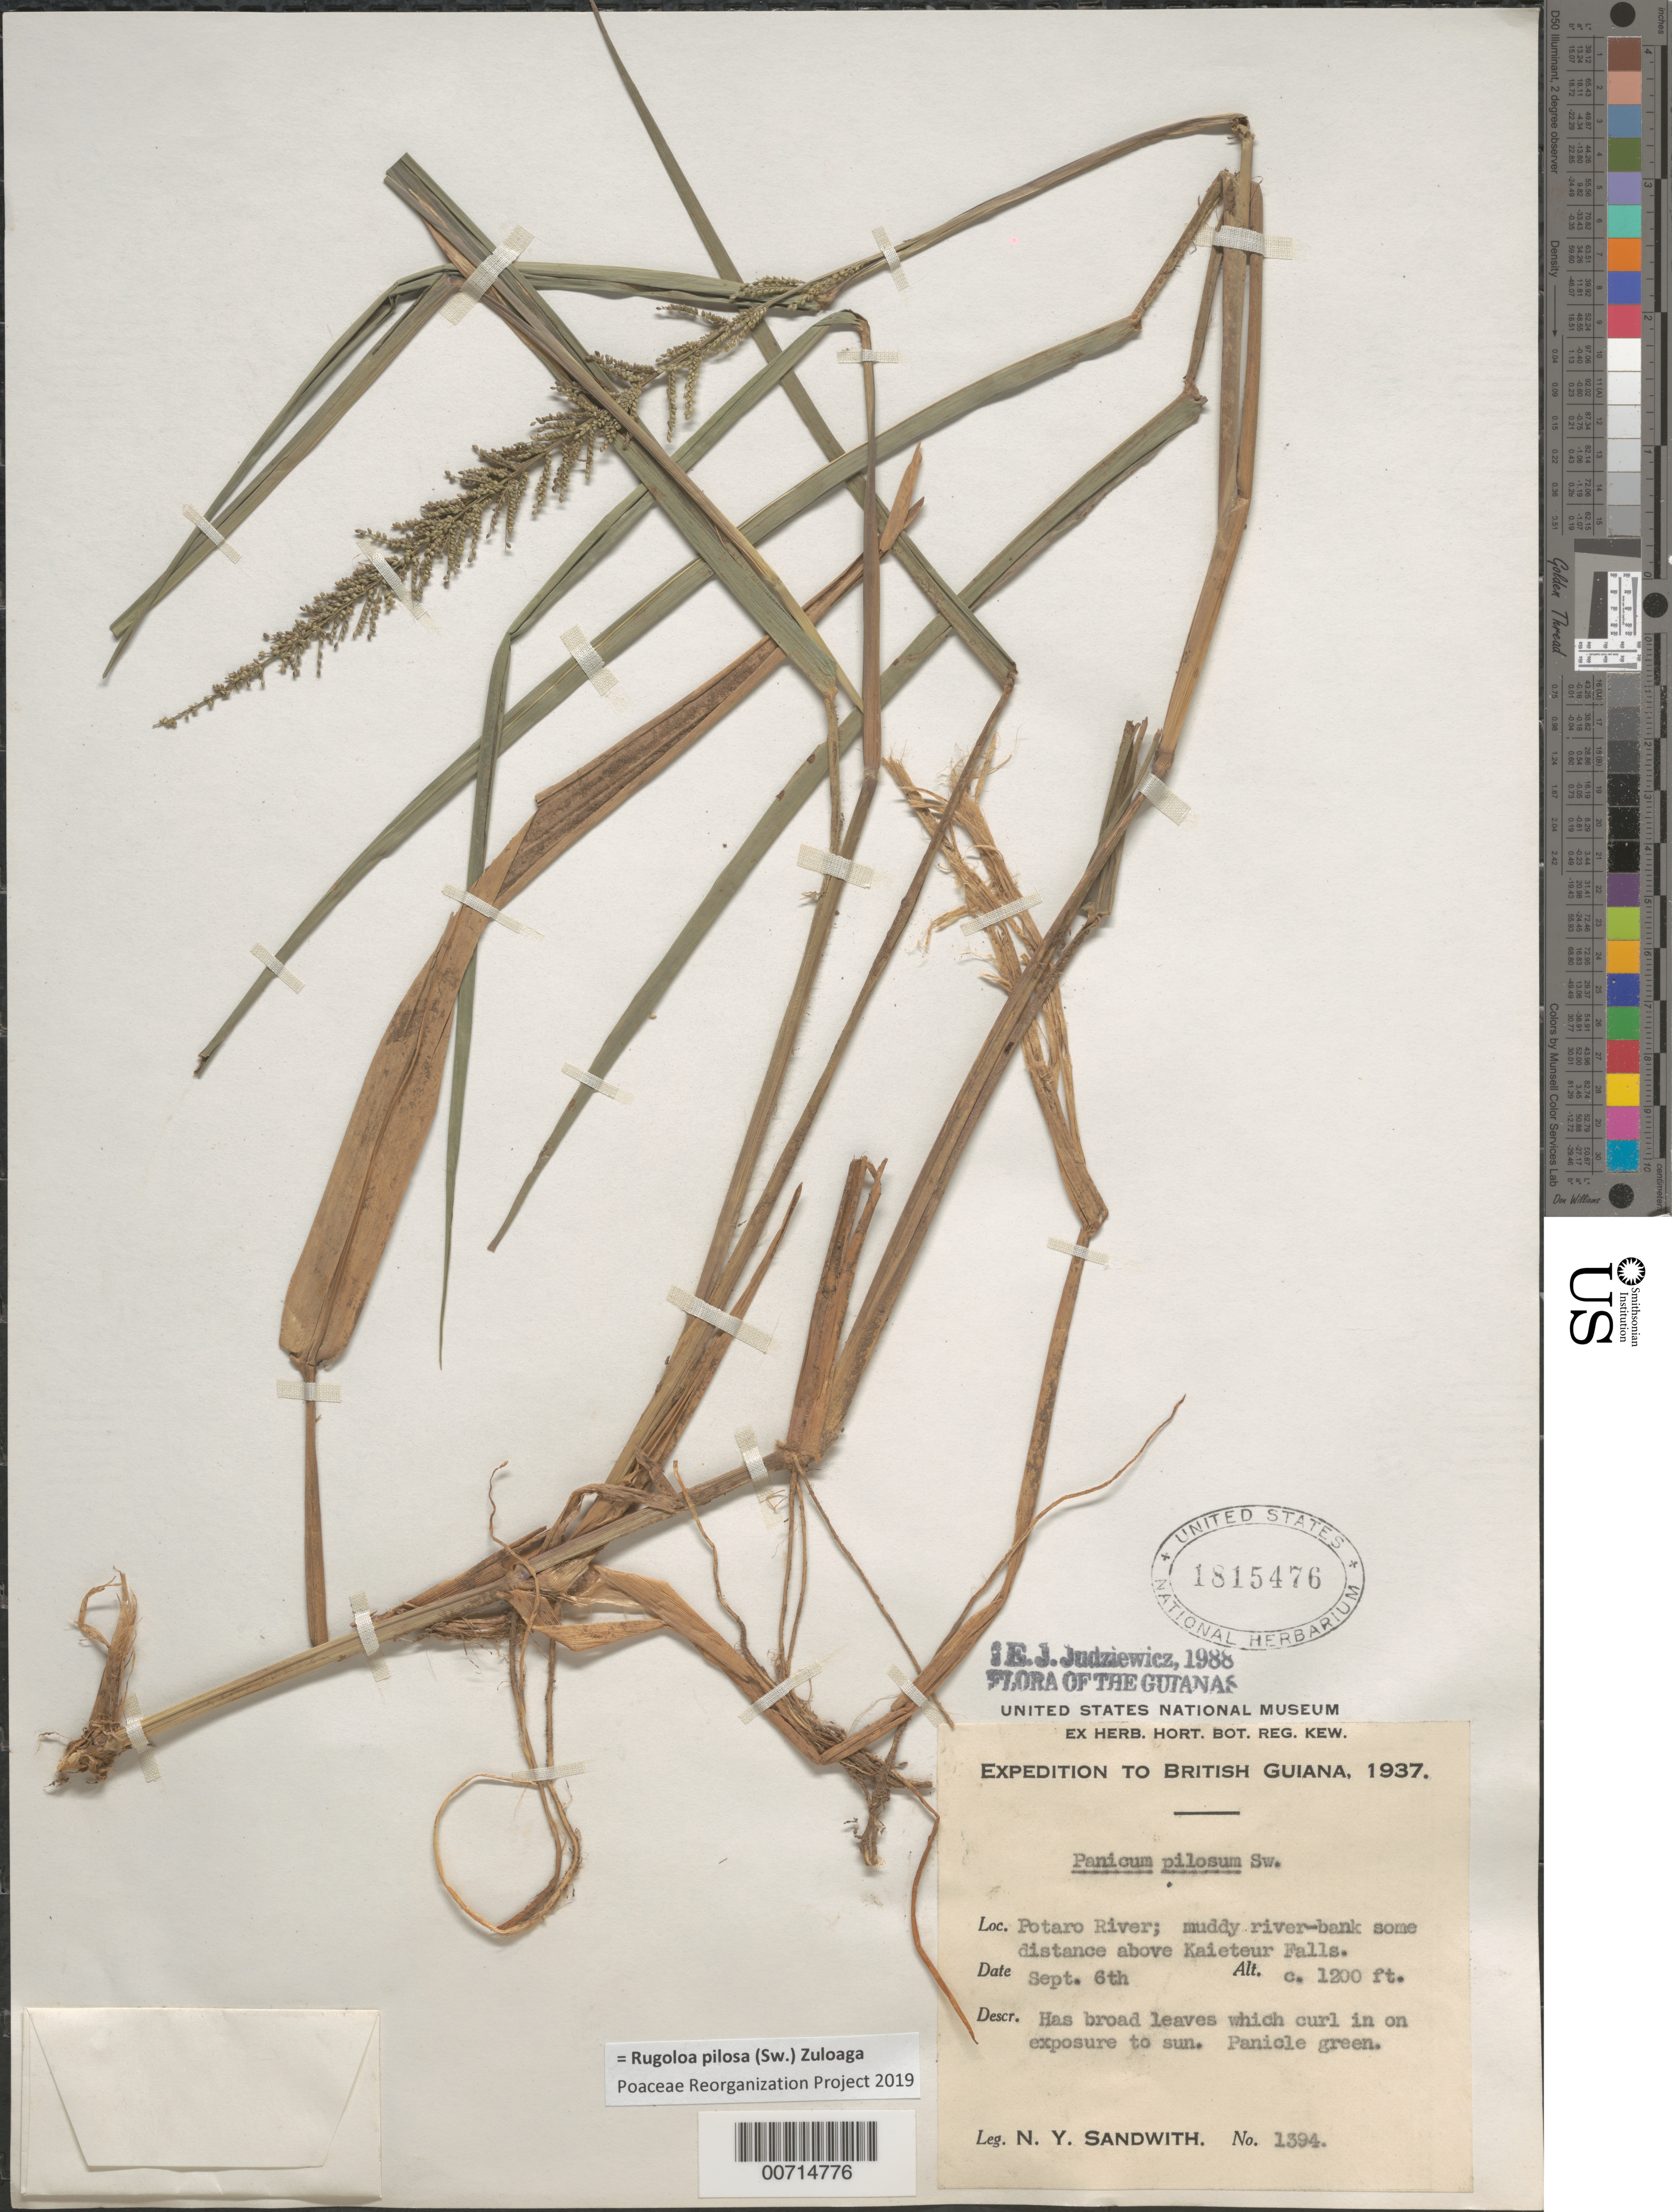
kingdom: Plantae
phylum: Tracheophyta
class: Liliopsida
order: Poales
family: Poaceae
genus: Panicum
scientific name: Panicum pilosum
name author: Sw.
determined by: Judziewicz, E. J.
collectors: N. Y. Sandwith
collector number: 1394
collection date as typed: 6-Sep-37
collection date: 1937-09-06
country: Guyana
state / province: Potaro-Siparuni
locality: Kaieteur Falls, Potaro River; muddy river-bank some distance above Kaieteur Falls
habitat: Muddy river-bank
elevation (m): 366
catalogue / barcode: US 1815476